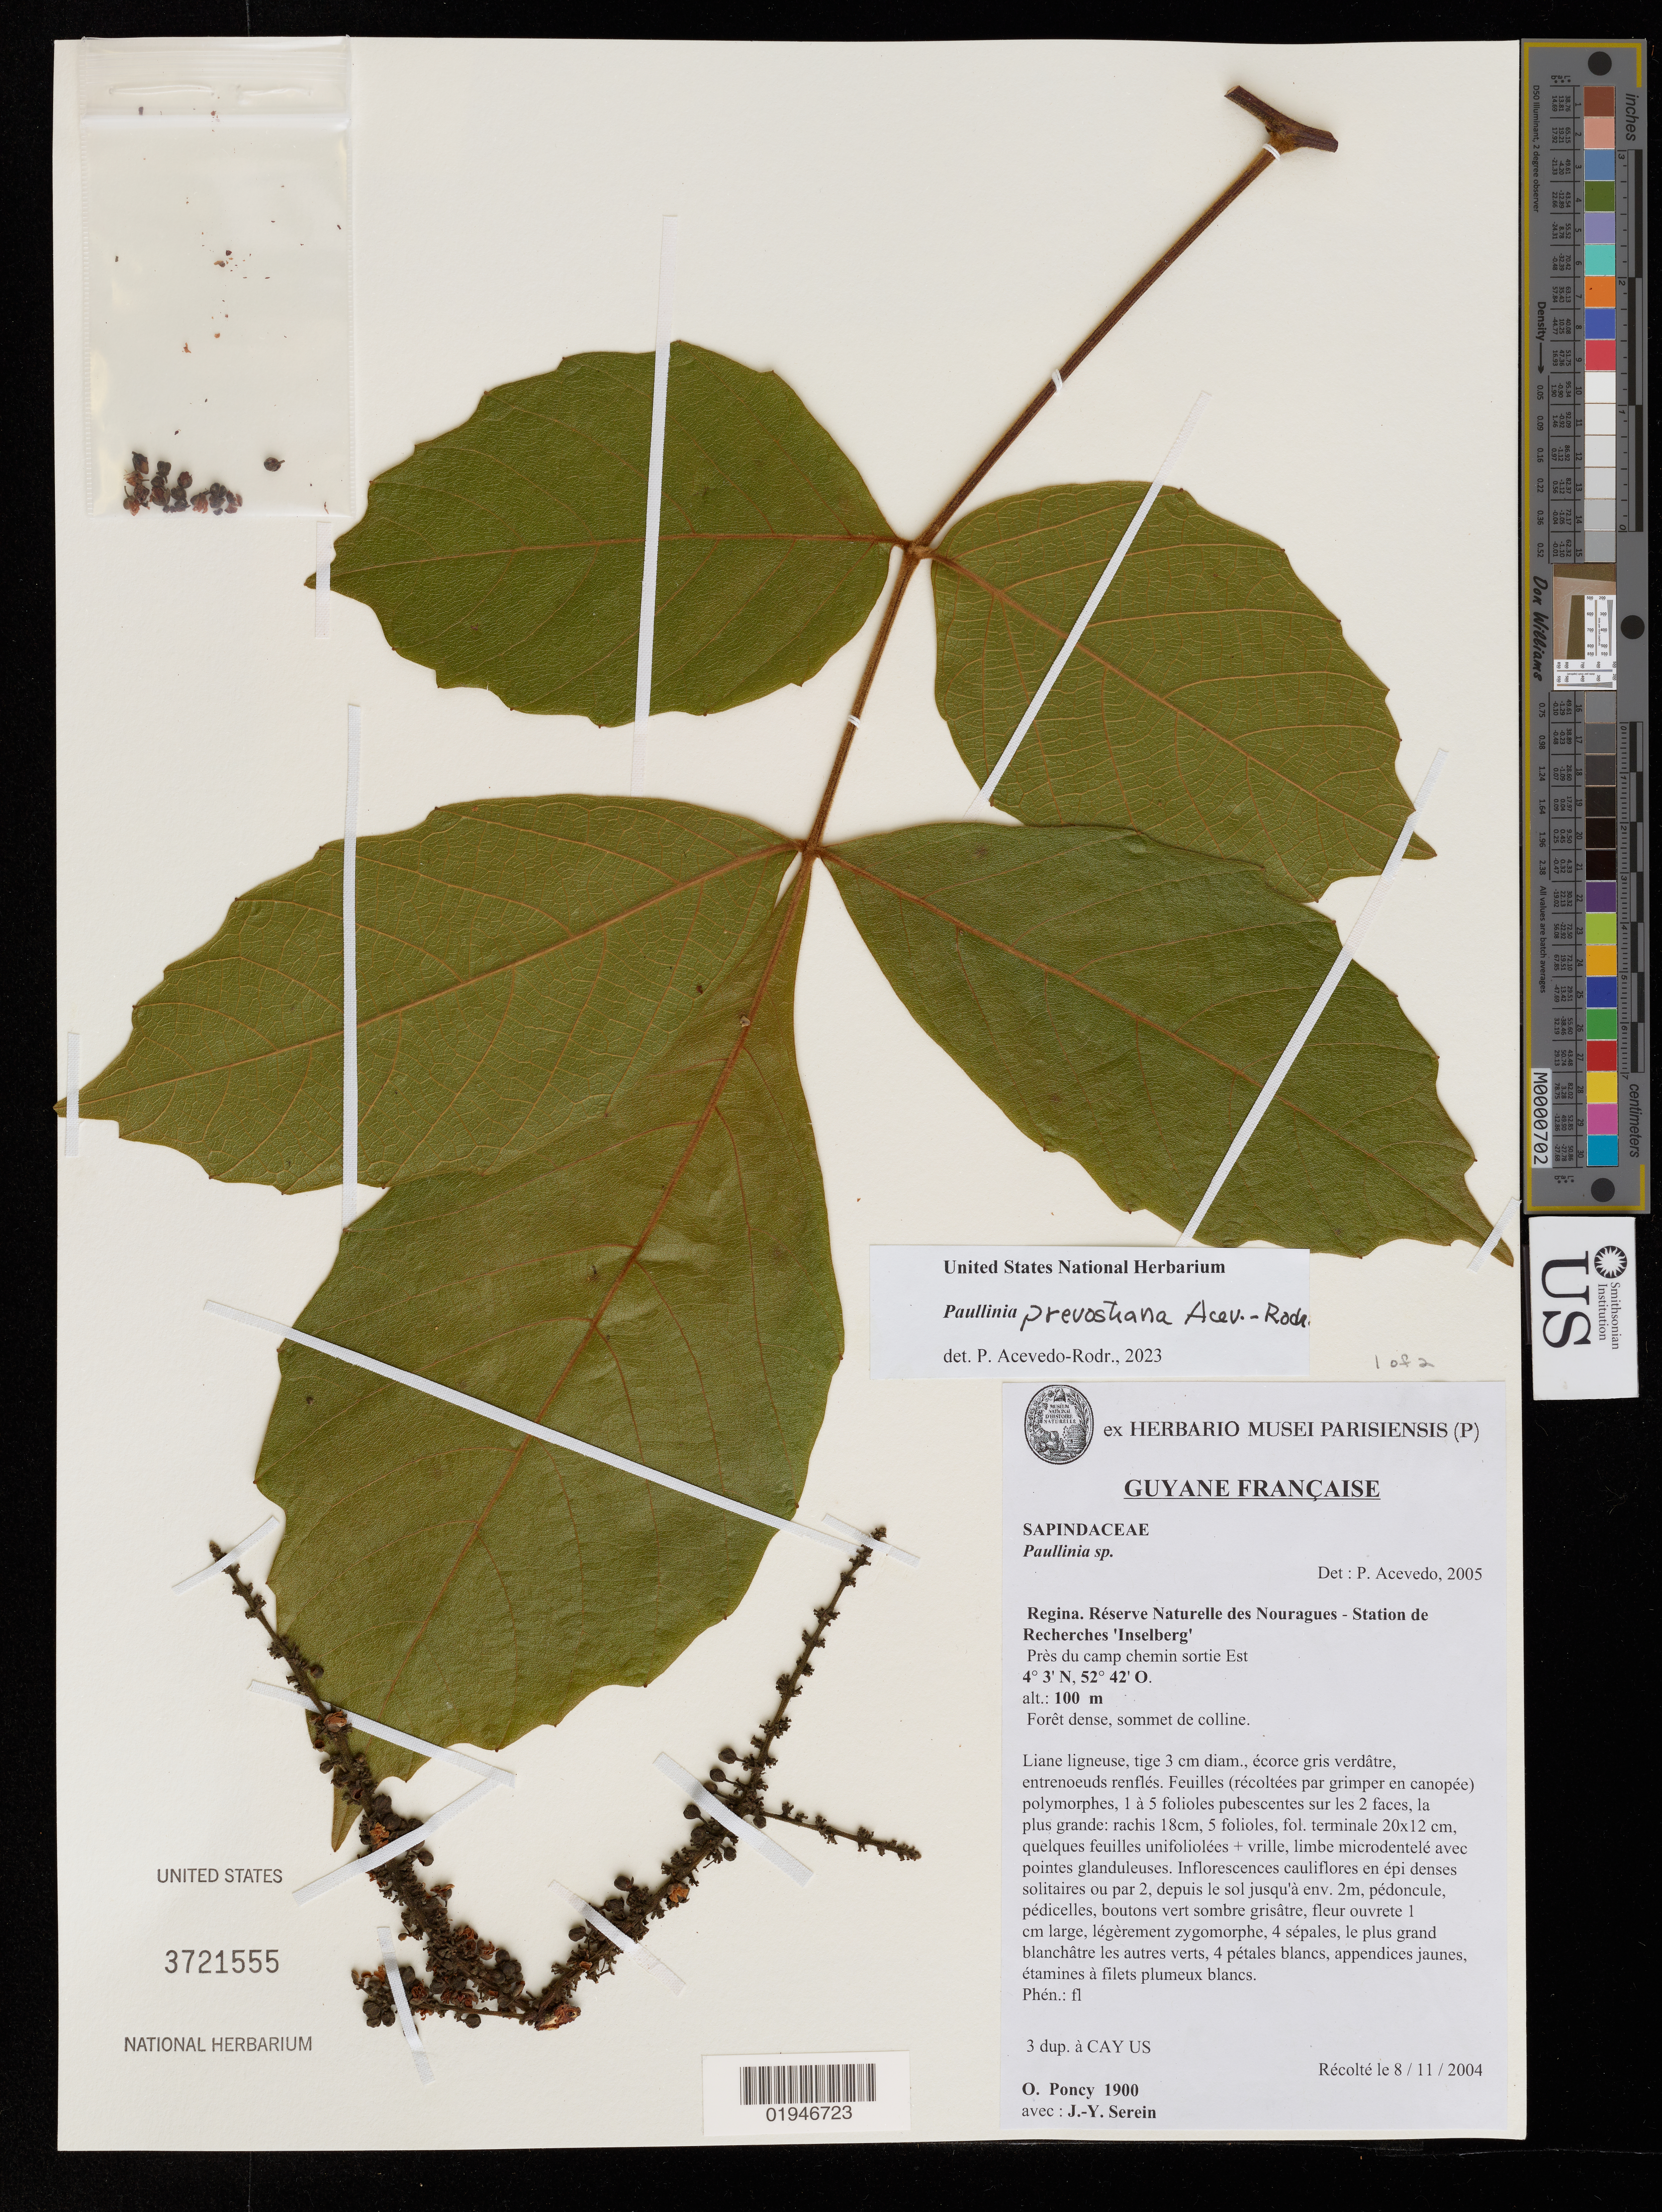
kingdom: Plantae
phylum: Tracheophyta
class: Magnoliopsida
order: Sapindales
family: Sapindaceae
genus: Paullinia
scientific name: Paullinia prevostiana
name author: Acev.-Rodr.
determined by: Acevedo-Rodriguez, P., (US), Smithsonian Institution - National Museum of Natural History (UNITED STATES)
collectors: O. Poncy & J. Serein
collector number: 1900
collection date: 2004-11-08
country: French Guiana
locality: Regina. Réserve Naturelle des Nouragues - Station de Recherches "Inselberg", près du camp chemin sortie Est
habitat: Forêt dense, sommet de colline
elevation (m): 100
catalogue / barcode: US 3721555